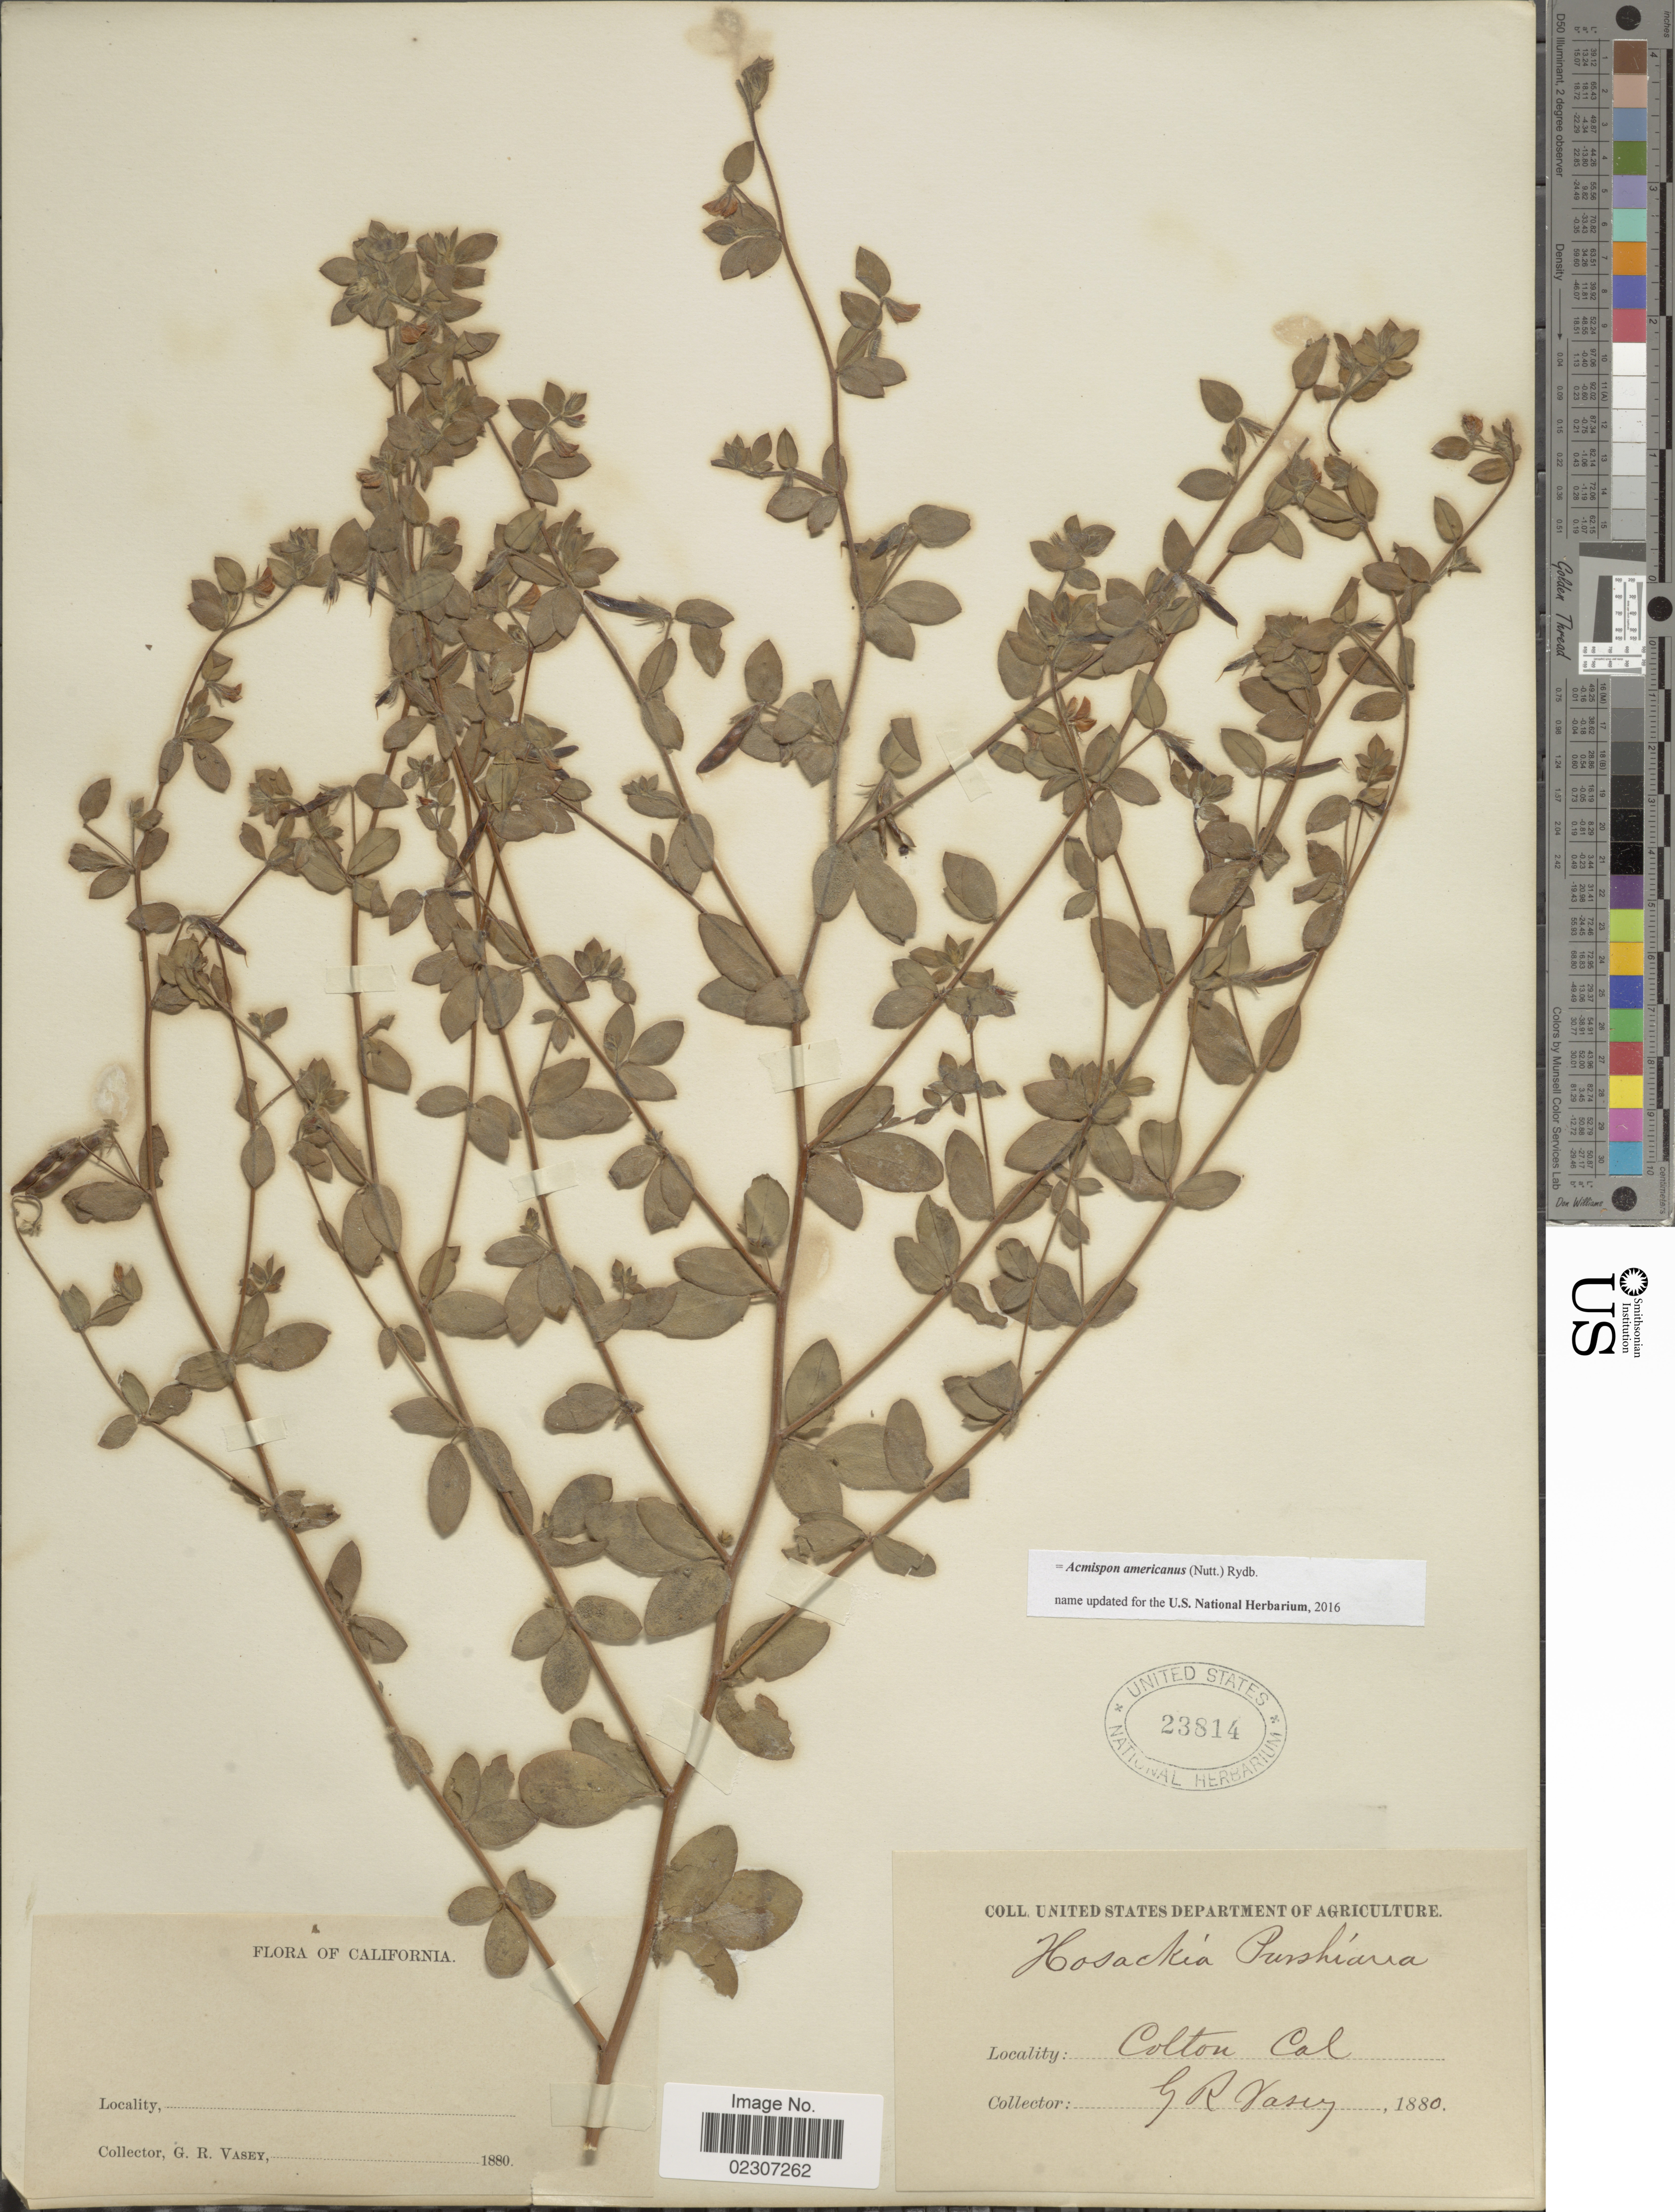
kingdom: Plantae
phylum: Tracheophyta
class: Magnoliopsida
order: Fabales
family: Fabaceae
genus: Acmispon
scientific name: Acmispon americanus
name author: (Nutt.) Rydb.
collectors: G. R. Vasey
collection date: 1880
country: United States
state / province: California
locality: Cotton Cal.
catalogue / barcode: US 23814